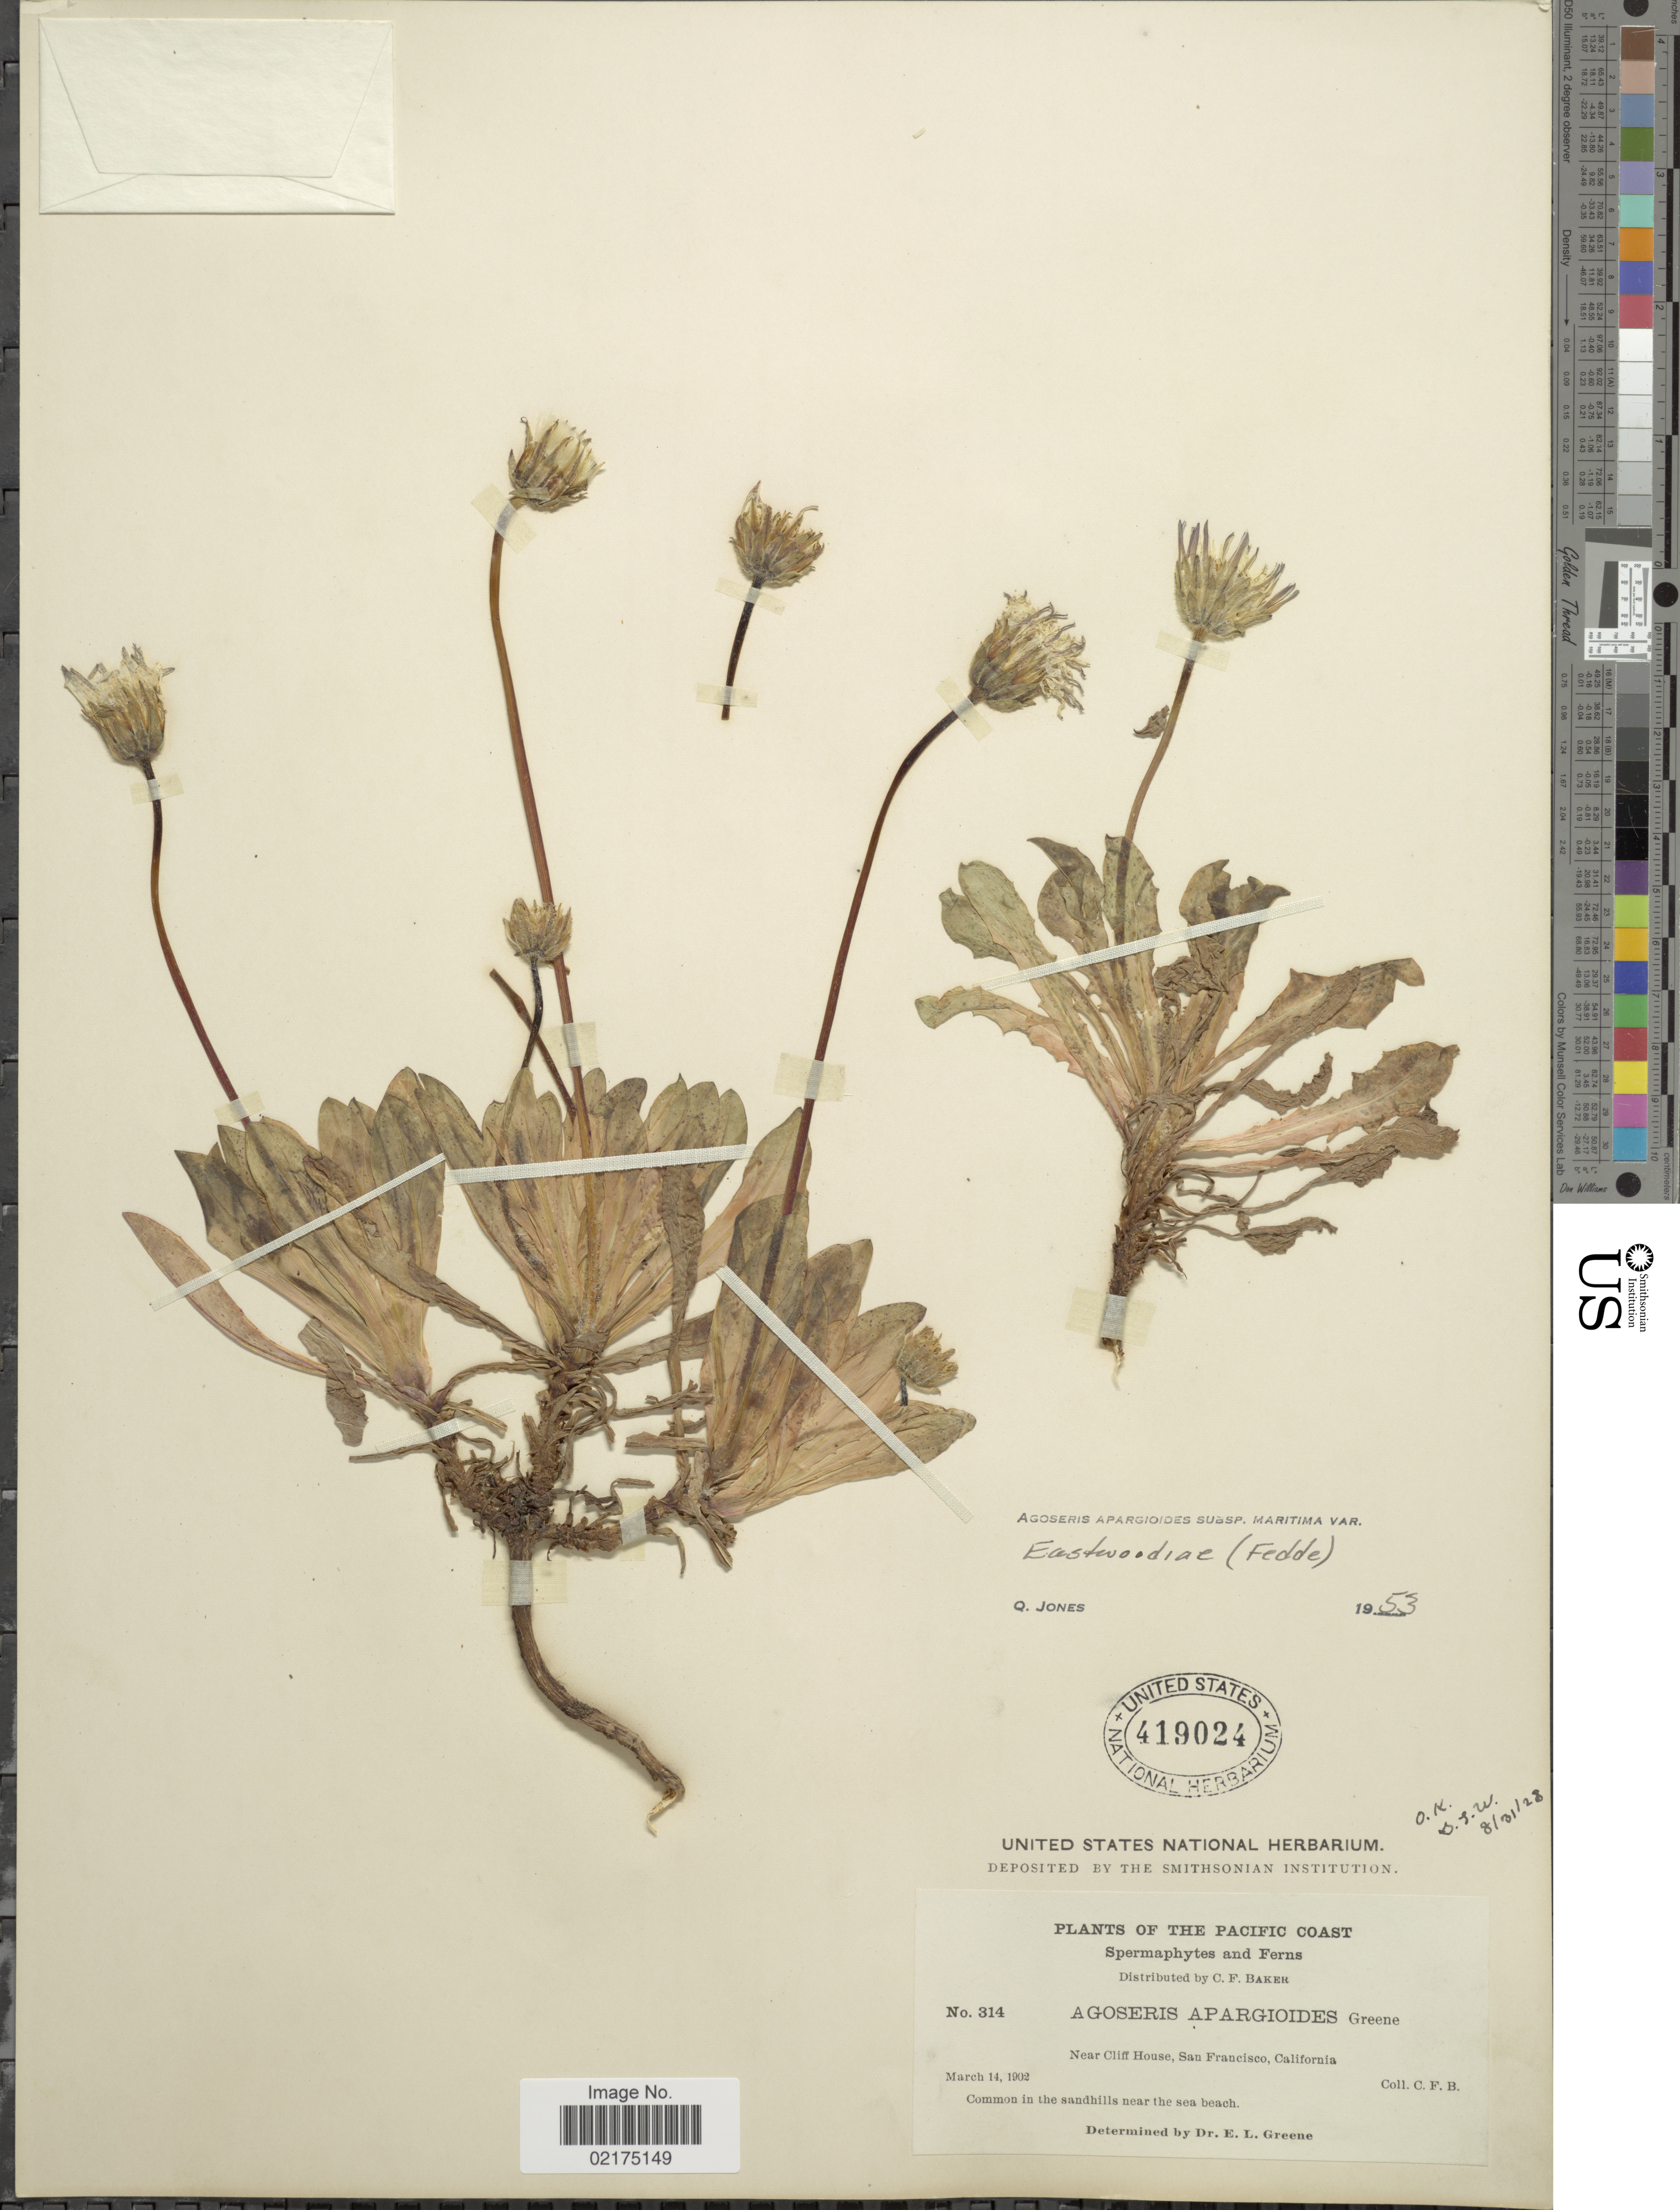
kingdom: Plantae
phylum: Tracheophyta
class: Magnoliopsida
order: Asterales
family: Asteraceae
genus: Agoseris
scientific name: Agoseris apargioides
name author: (Less.) Greene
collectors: C. F. Baker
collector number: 314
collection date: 1902-03-14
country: United States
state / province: California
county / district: San Francisco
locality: Pacific Coast, Near Cliff House, San Francisco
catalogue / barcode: US 419024